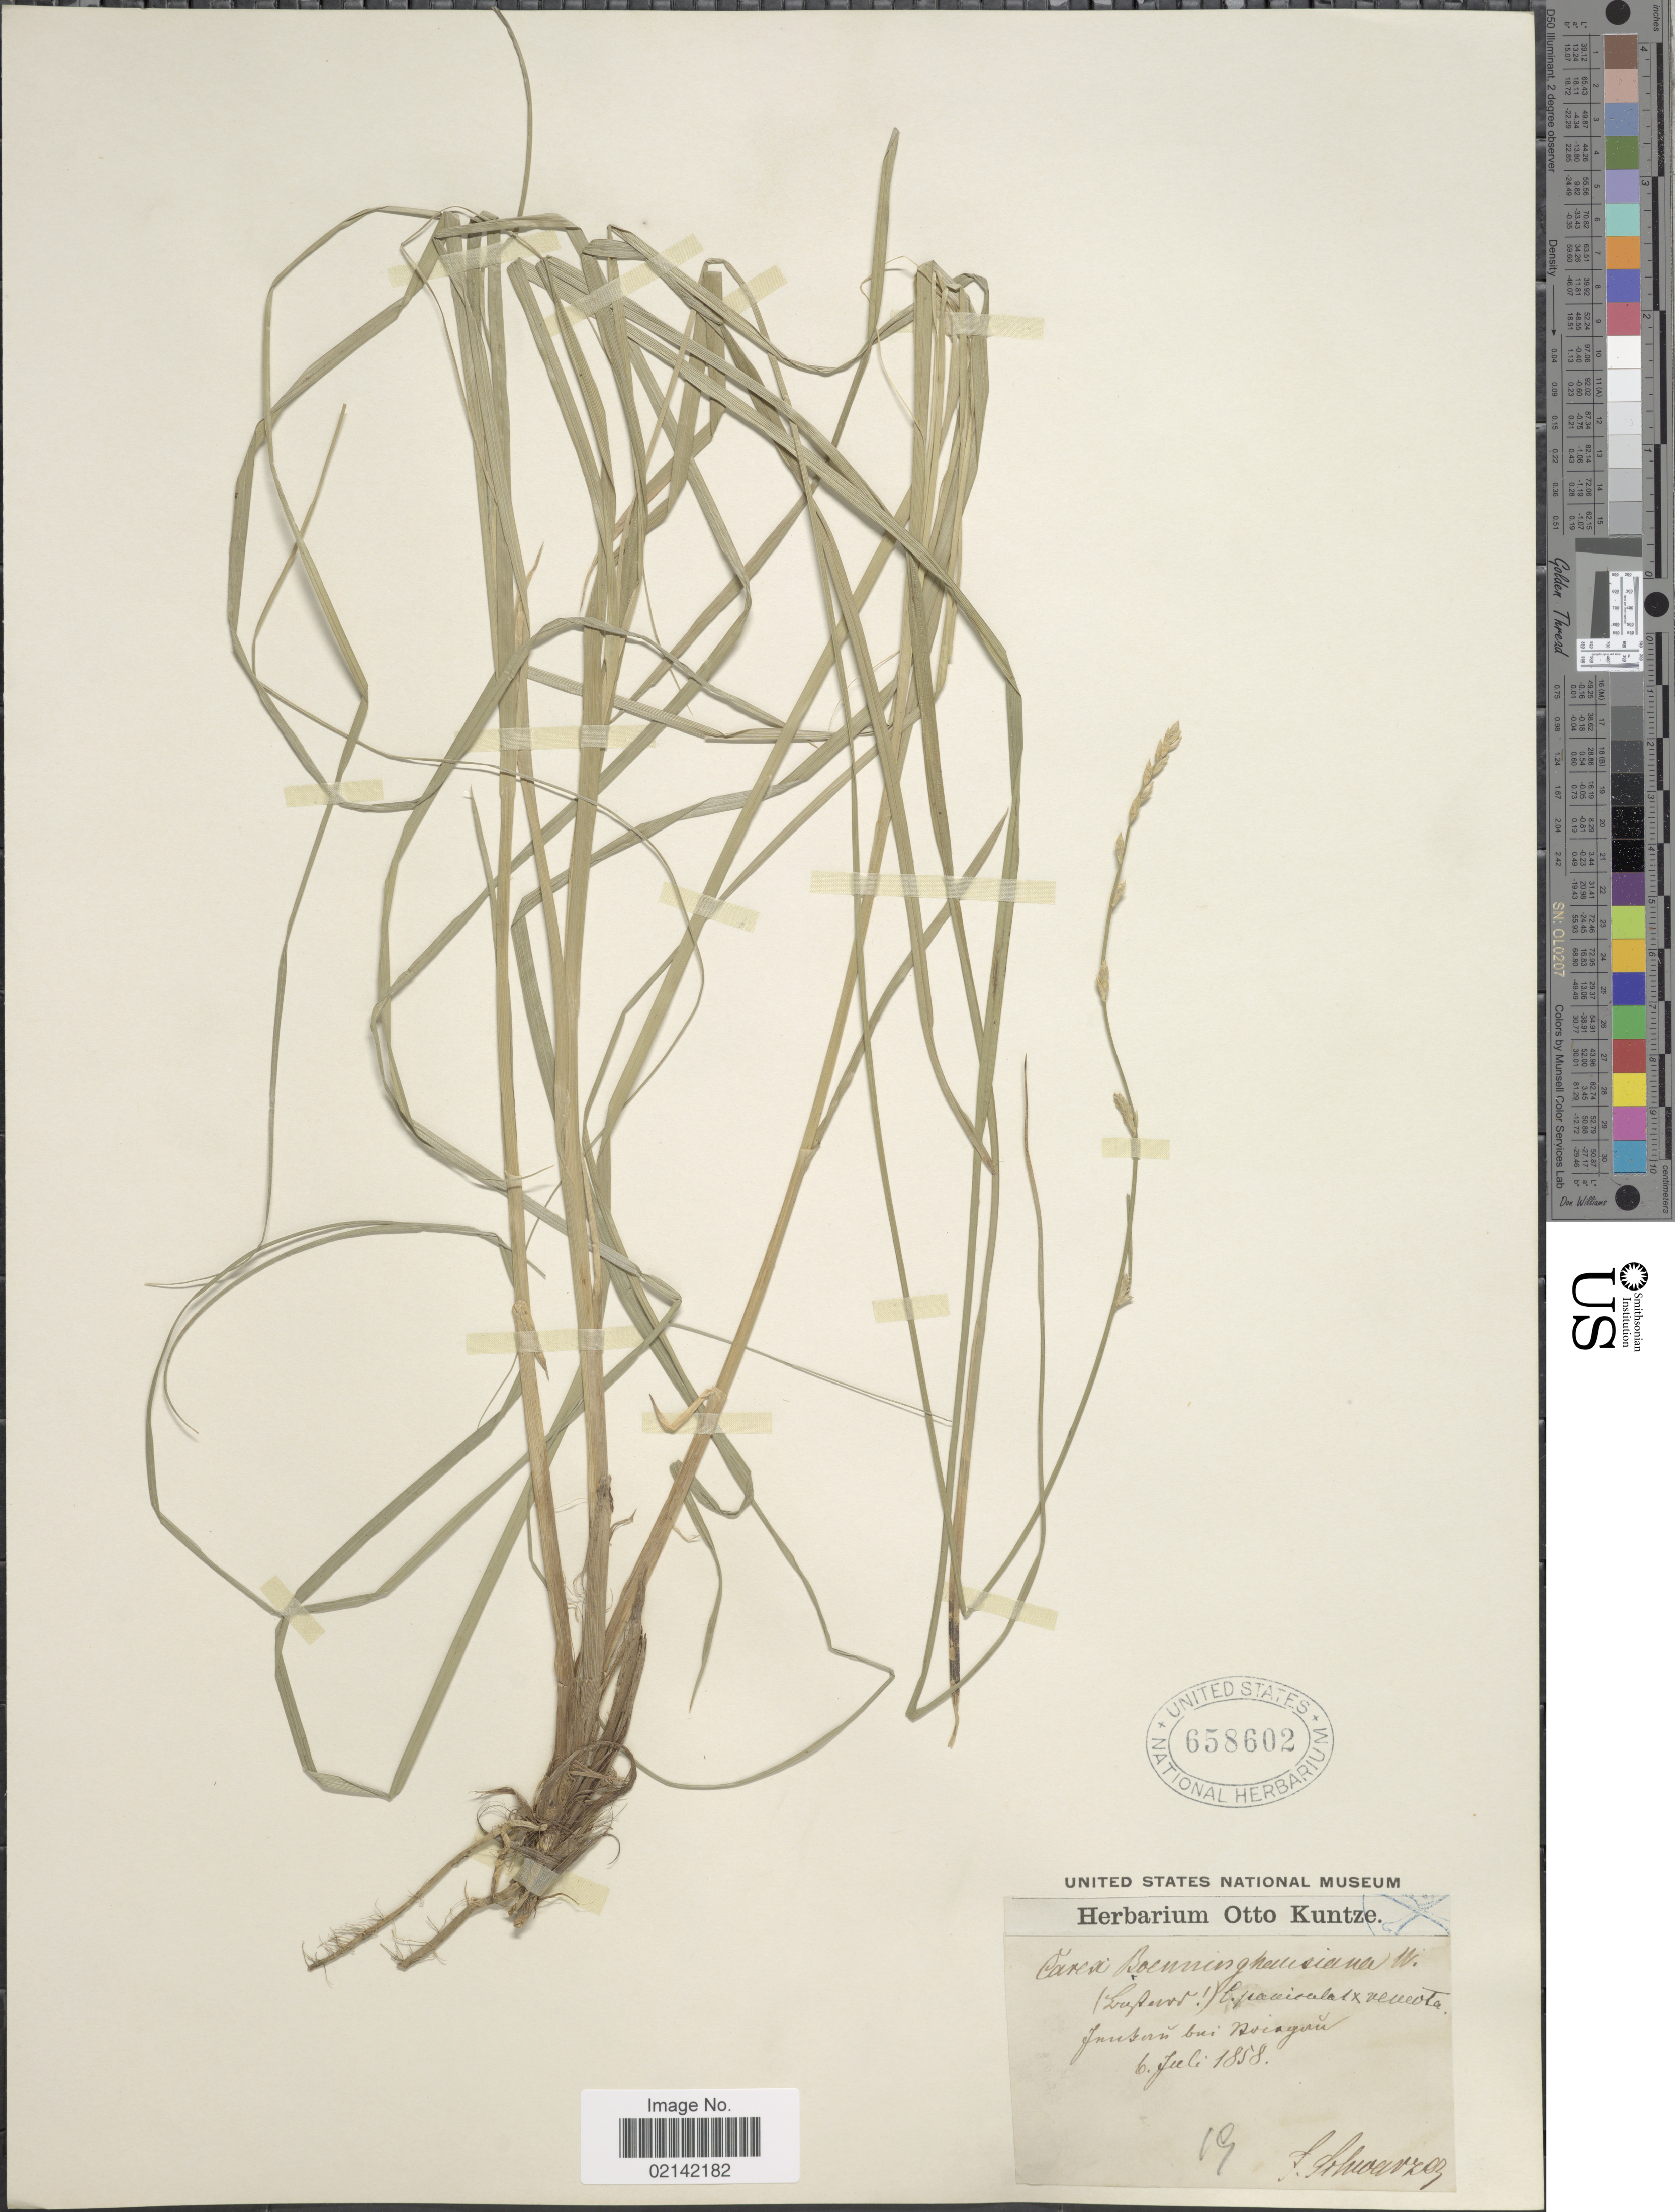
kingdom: Plantae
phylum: Tracheophyta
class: Liliopsida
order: Poales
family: Cyperaceae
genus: Carex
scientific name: Carex x boenninghause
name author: Weihe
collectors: F. Schwarzer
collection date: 1858-07-06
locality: Inusen bei Noviagun [interpreted]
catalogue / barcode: US 658602